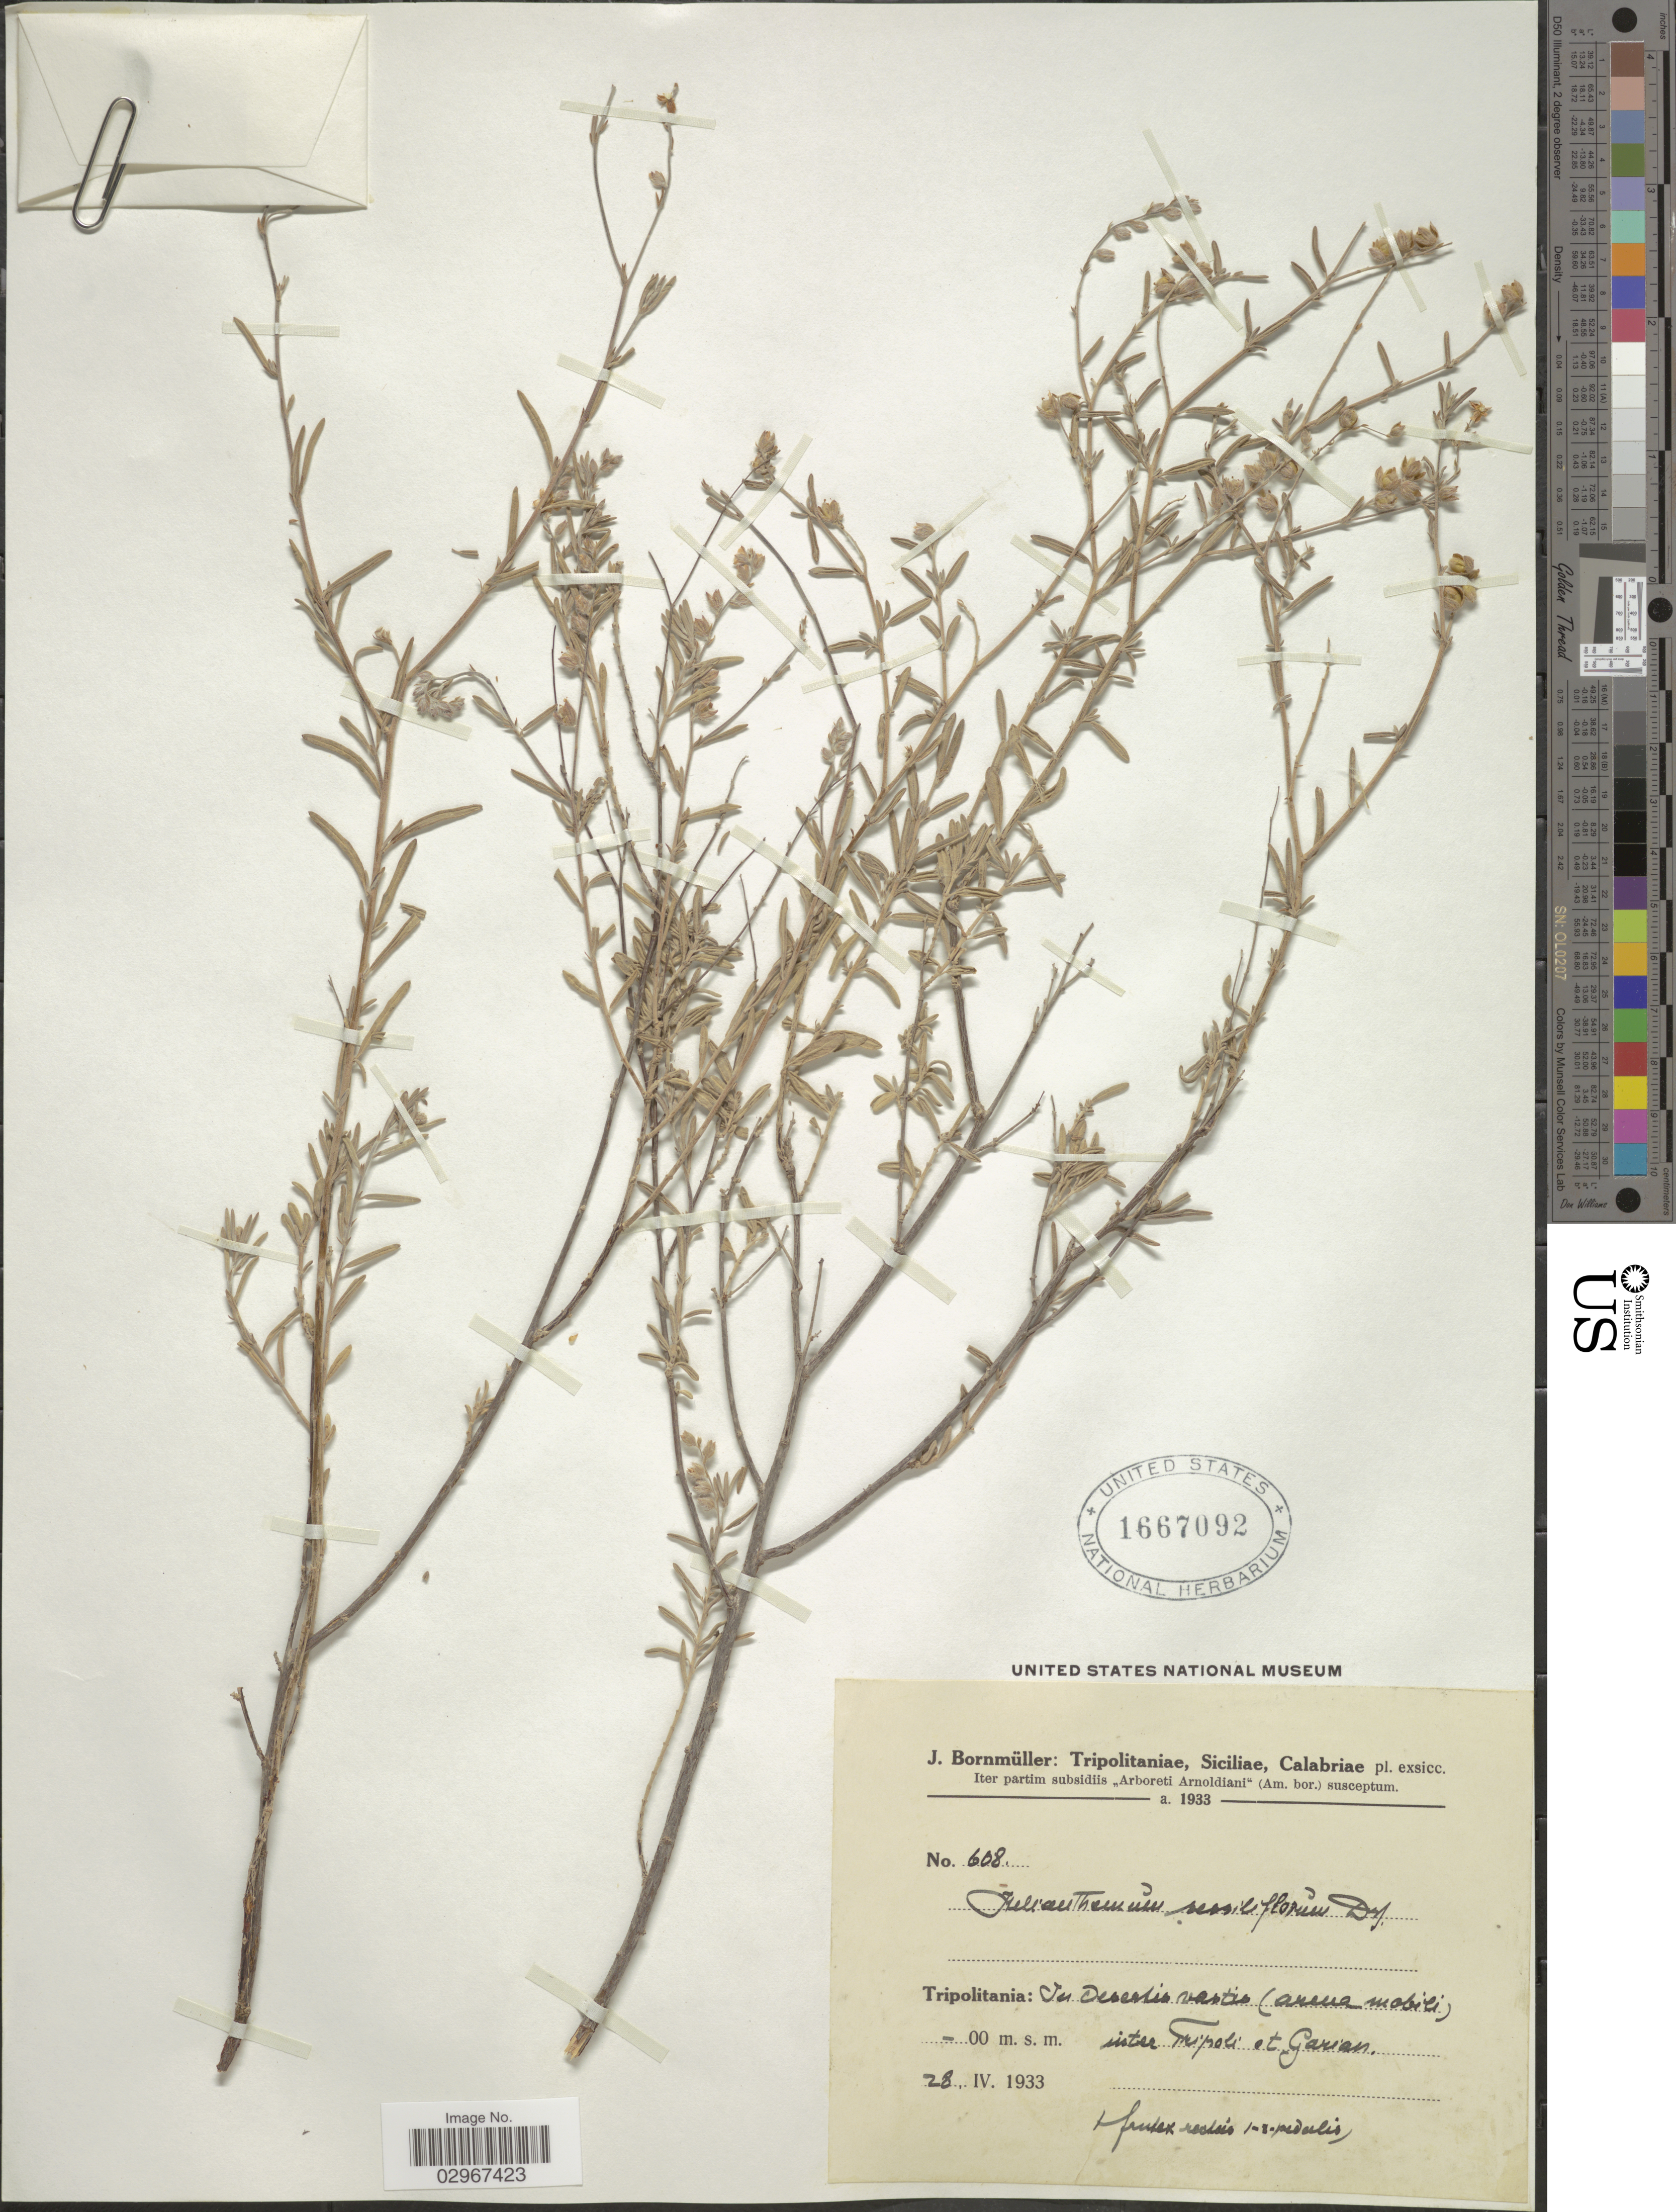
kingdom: Plantae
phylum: Tracheophyta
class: Magnoliopsida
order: Malvales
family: Cistaceae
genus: Helianthemum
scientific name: Helianthemum sessiliflorum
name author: (Desf.) Pers.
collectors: J. Bornmüller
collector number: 608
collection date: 1933-04-28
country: Libya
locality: Tripolitania: In desertis vastis (arena mobili) inter Tripoli et Garian.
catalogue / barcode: US 1667092